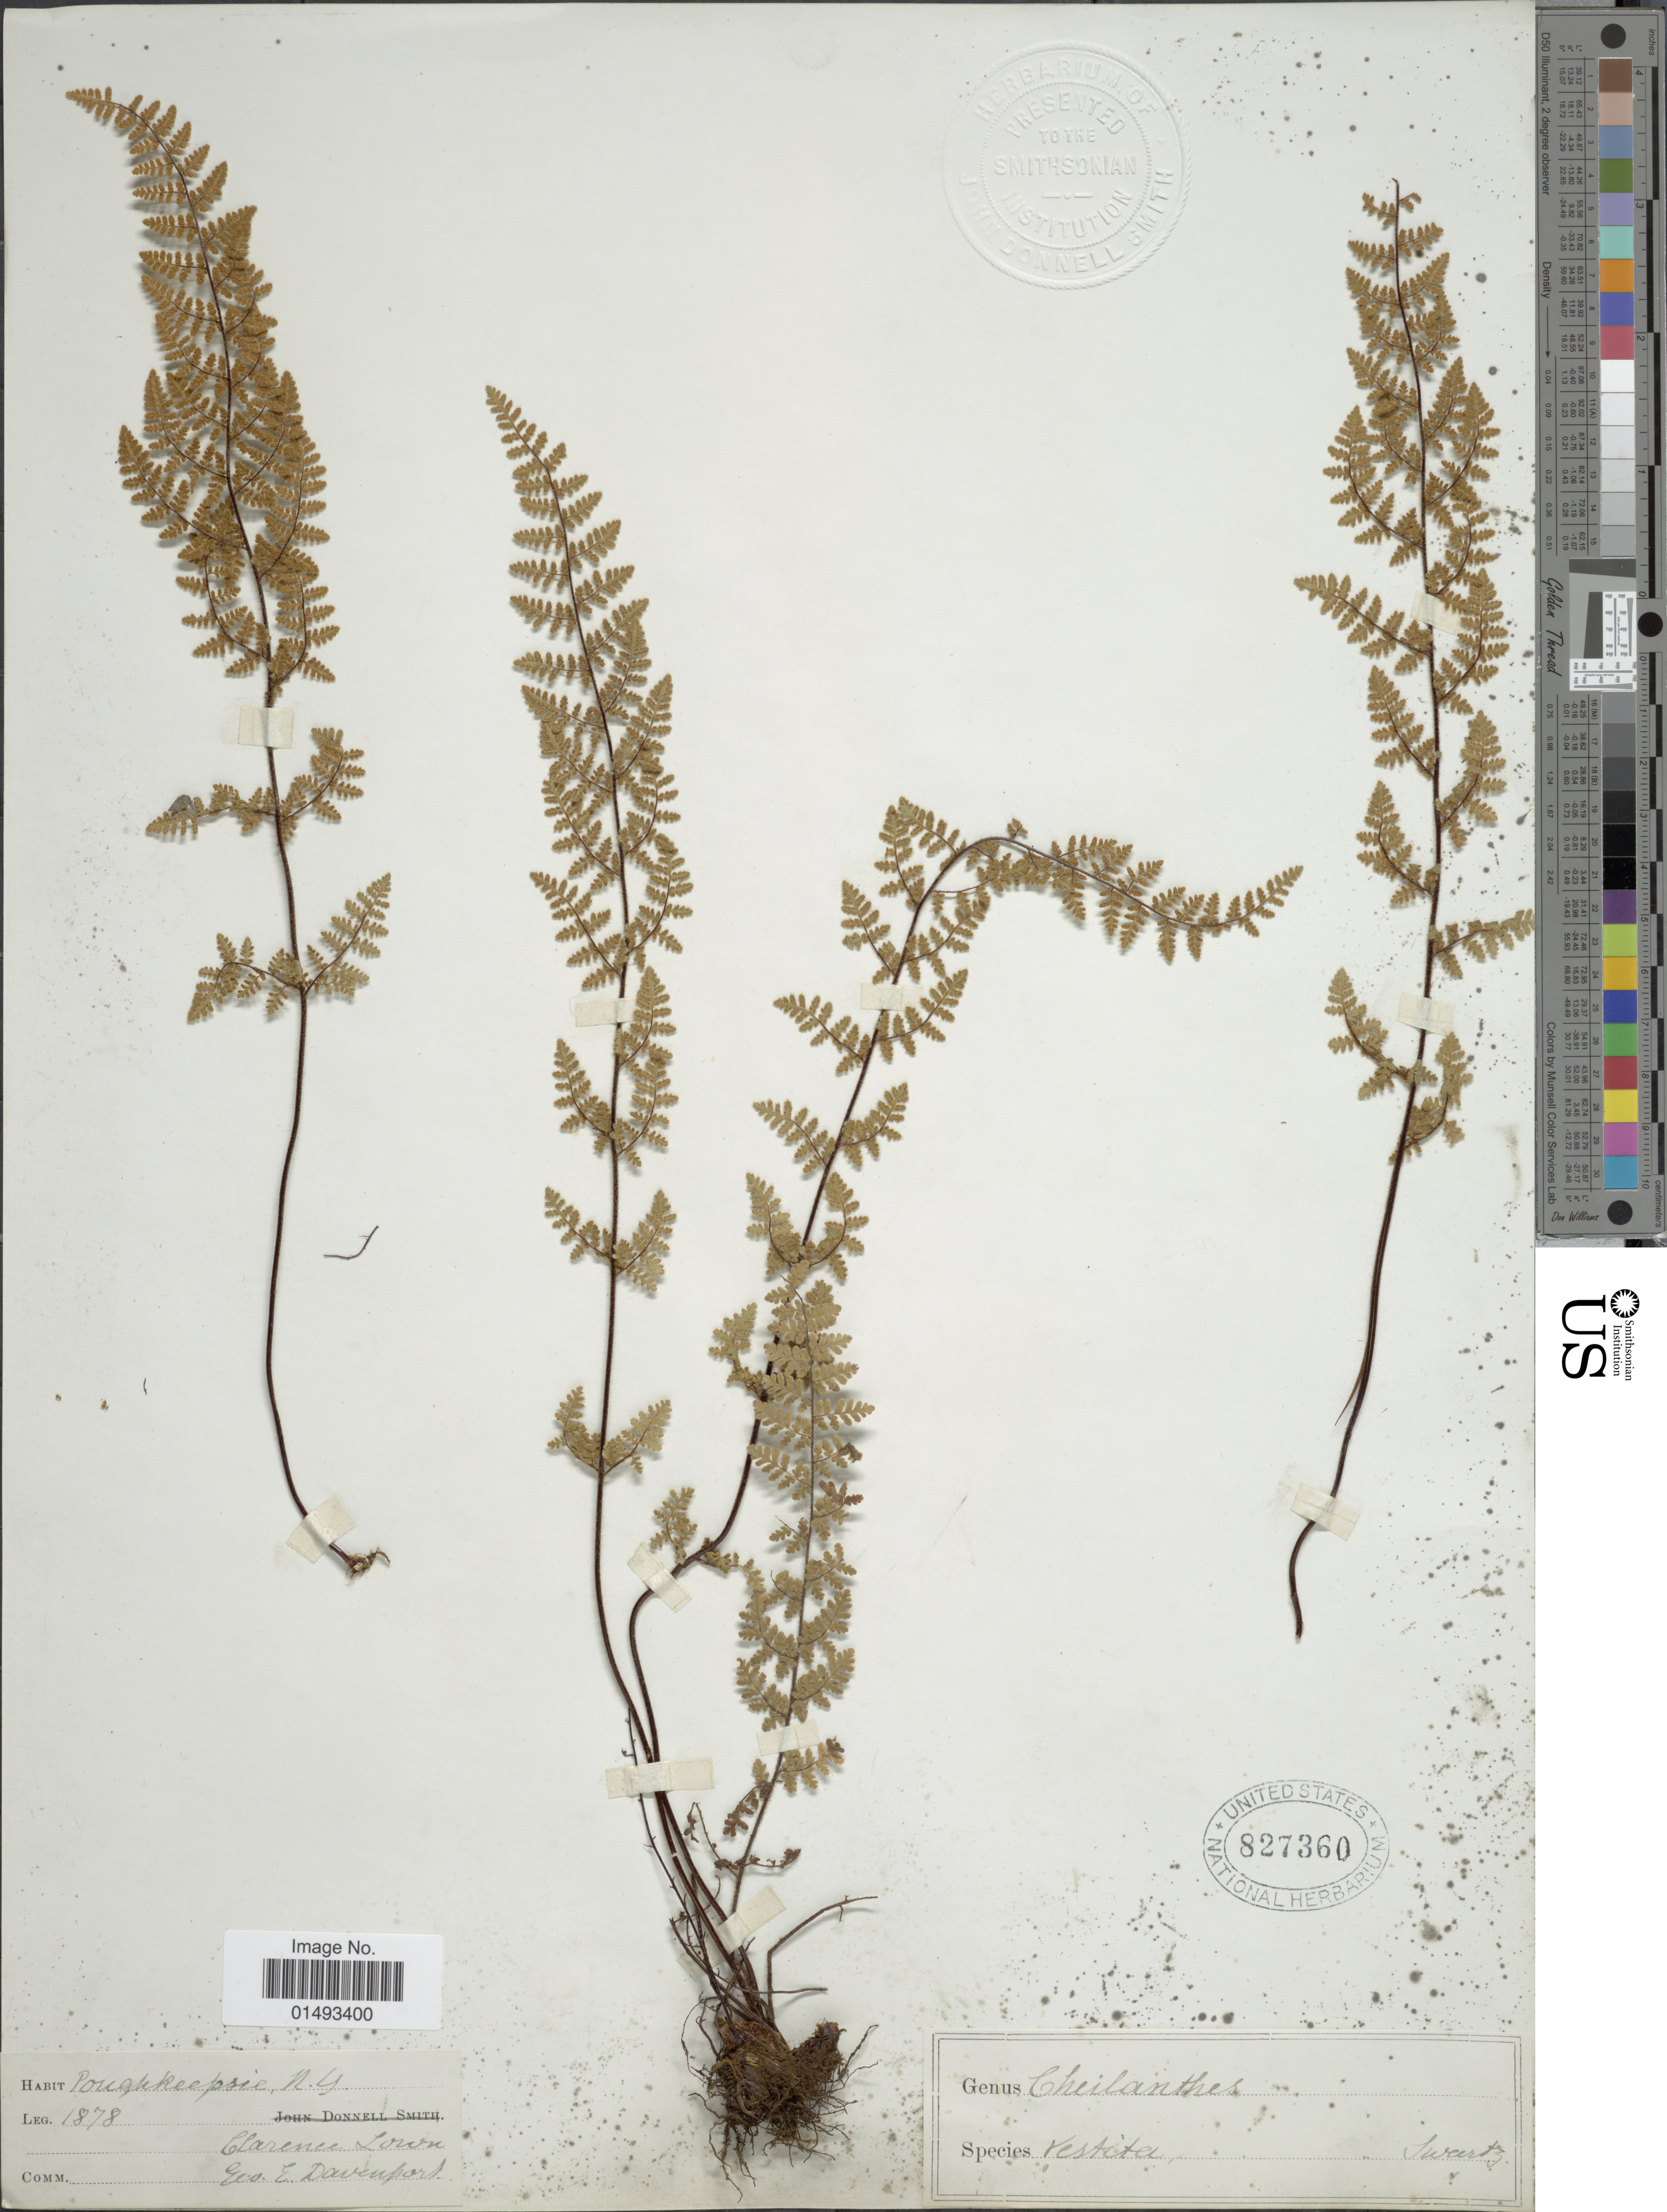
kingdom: Plantae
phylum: Tracheophyta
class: Polypodiopsida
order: Polypodiales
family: Pteridaceae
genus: Myriopteris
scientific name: Myriopteris lanosa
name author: (Michx.) Grusz & Windham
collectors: C. Lown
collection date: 1878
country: United States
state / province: New York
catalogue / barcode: US 827360